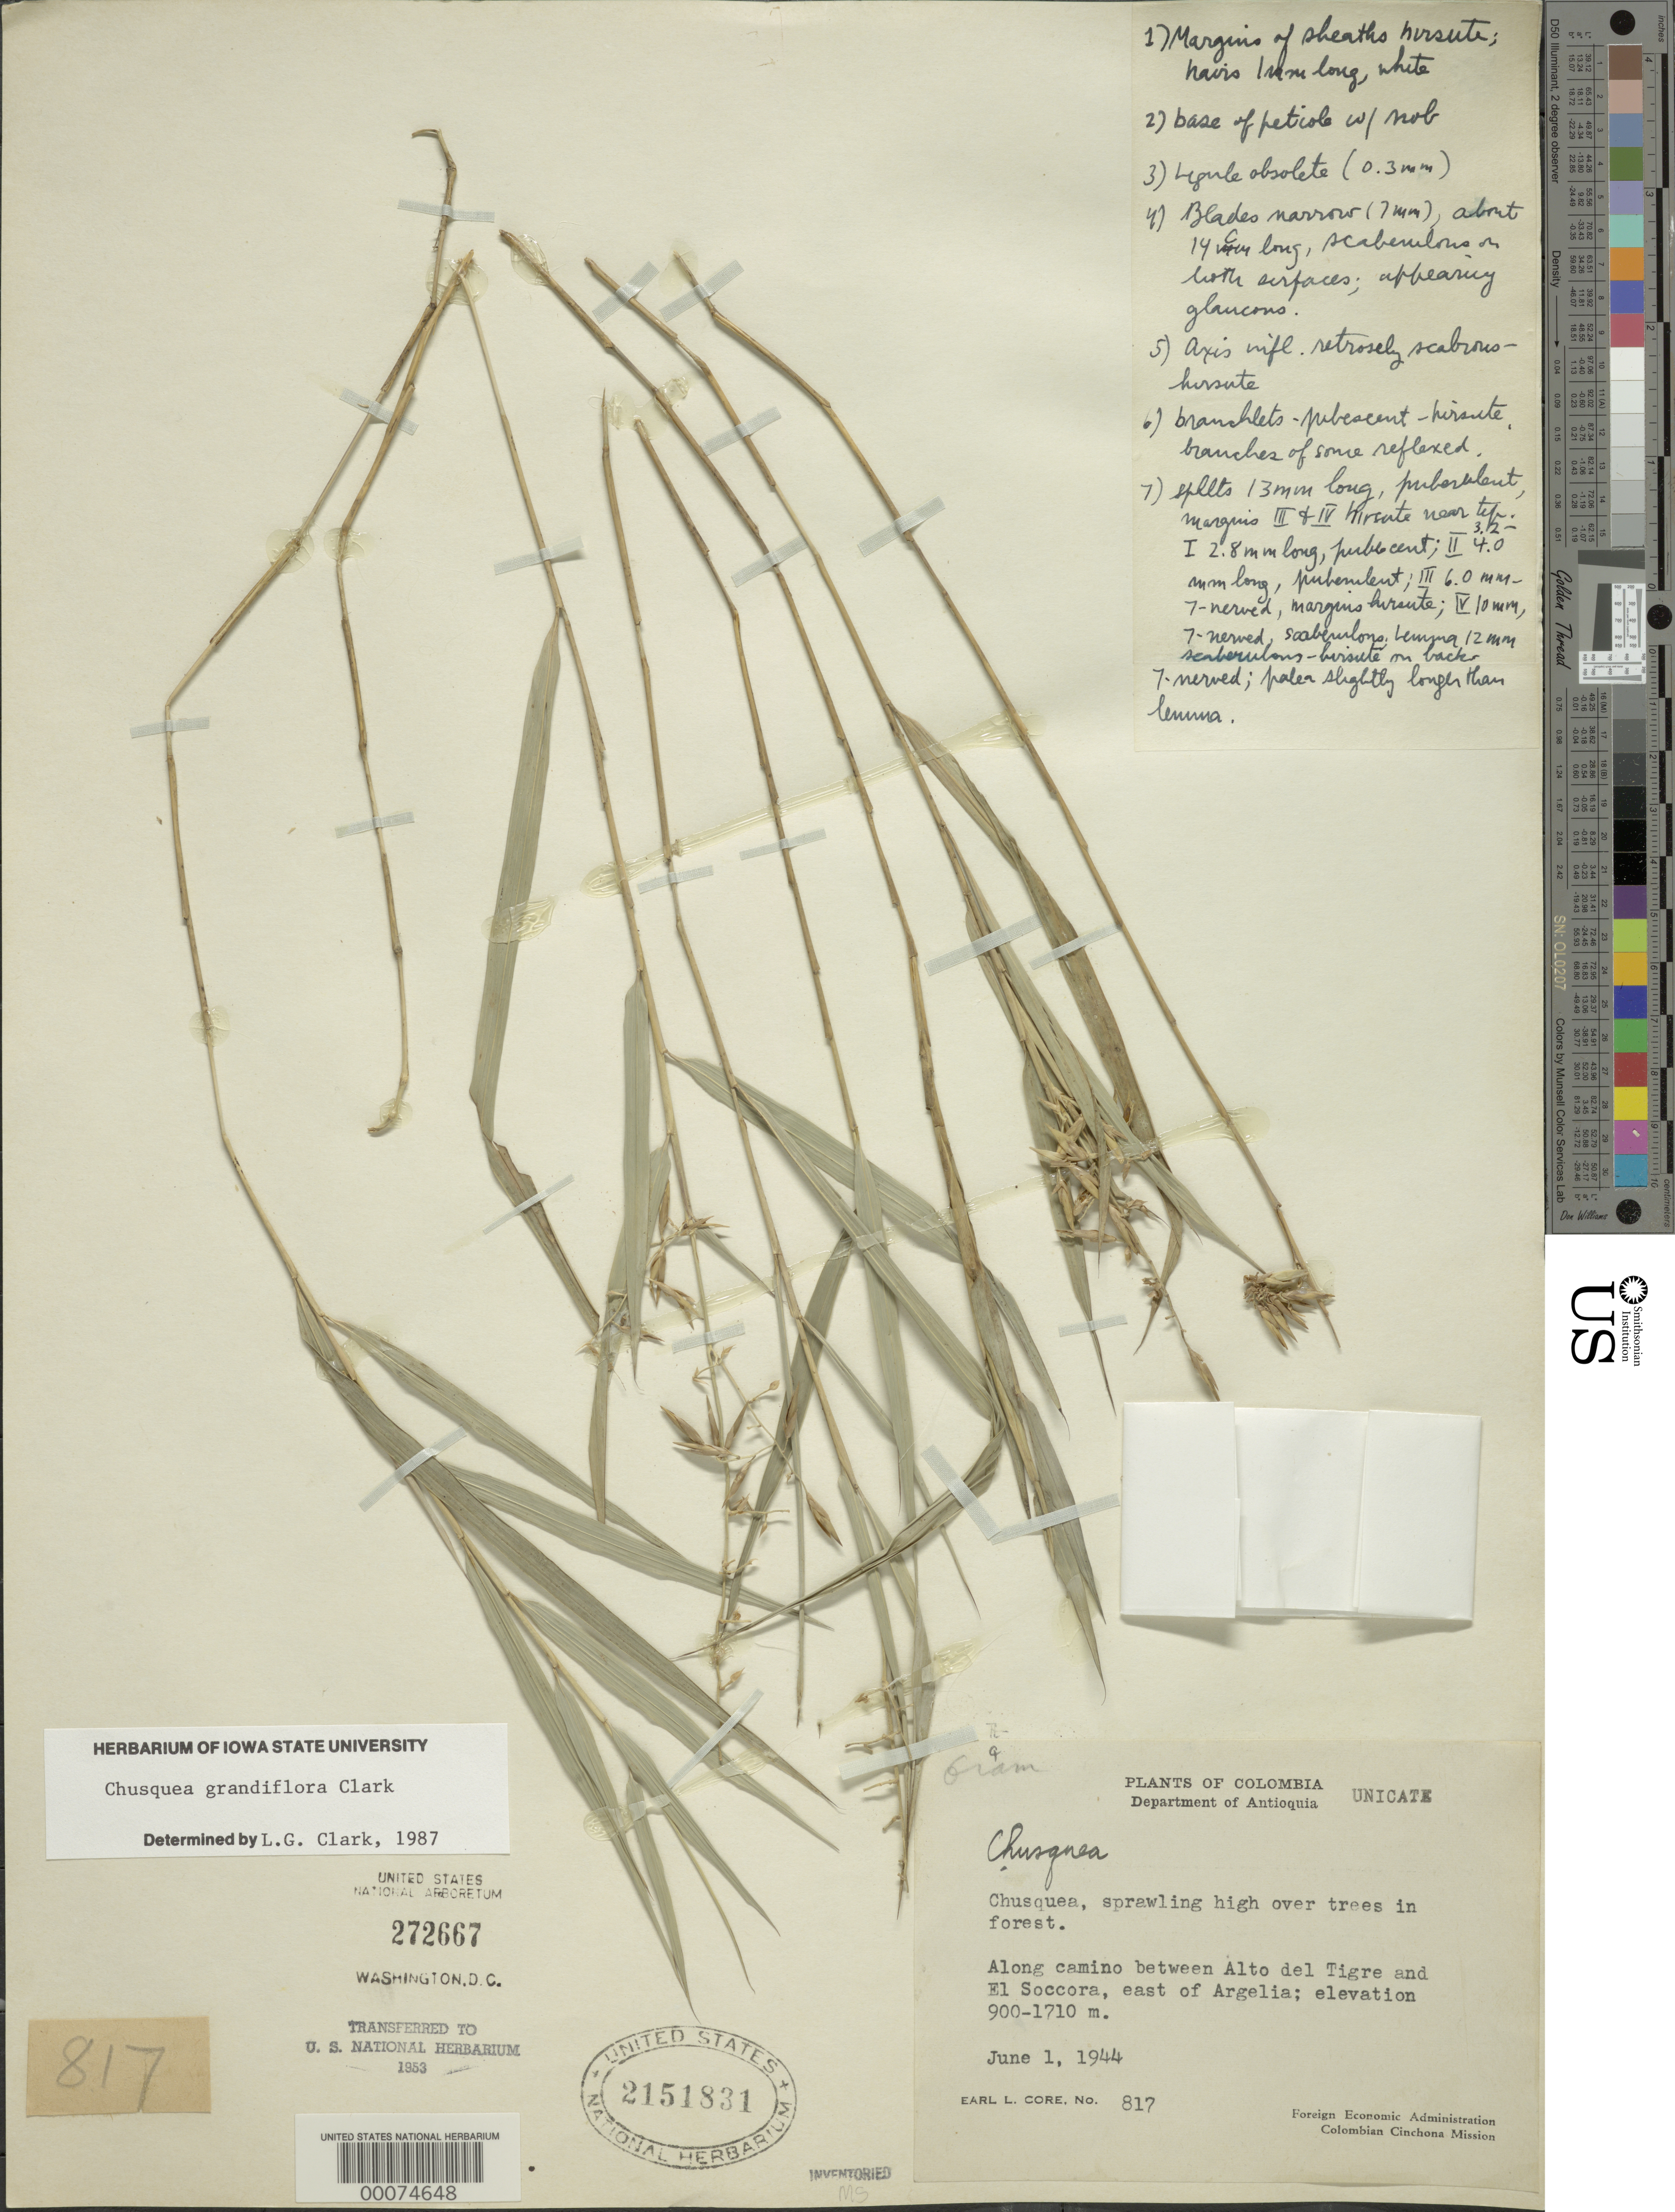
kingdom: Plantae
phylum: Tracheophyta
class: Liliopsida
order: Poales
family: Poaceae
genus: Chusquea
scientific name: Chusquea grandiflora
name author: L.G. Clark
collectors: E. L. Core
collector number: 817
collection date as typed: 01 Jun 1944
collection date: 1944-06-01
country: Colombia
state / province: Antioquia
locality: Alto del Tigre, el Soccora, Argelia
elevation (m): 900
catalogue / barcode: US 2151831